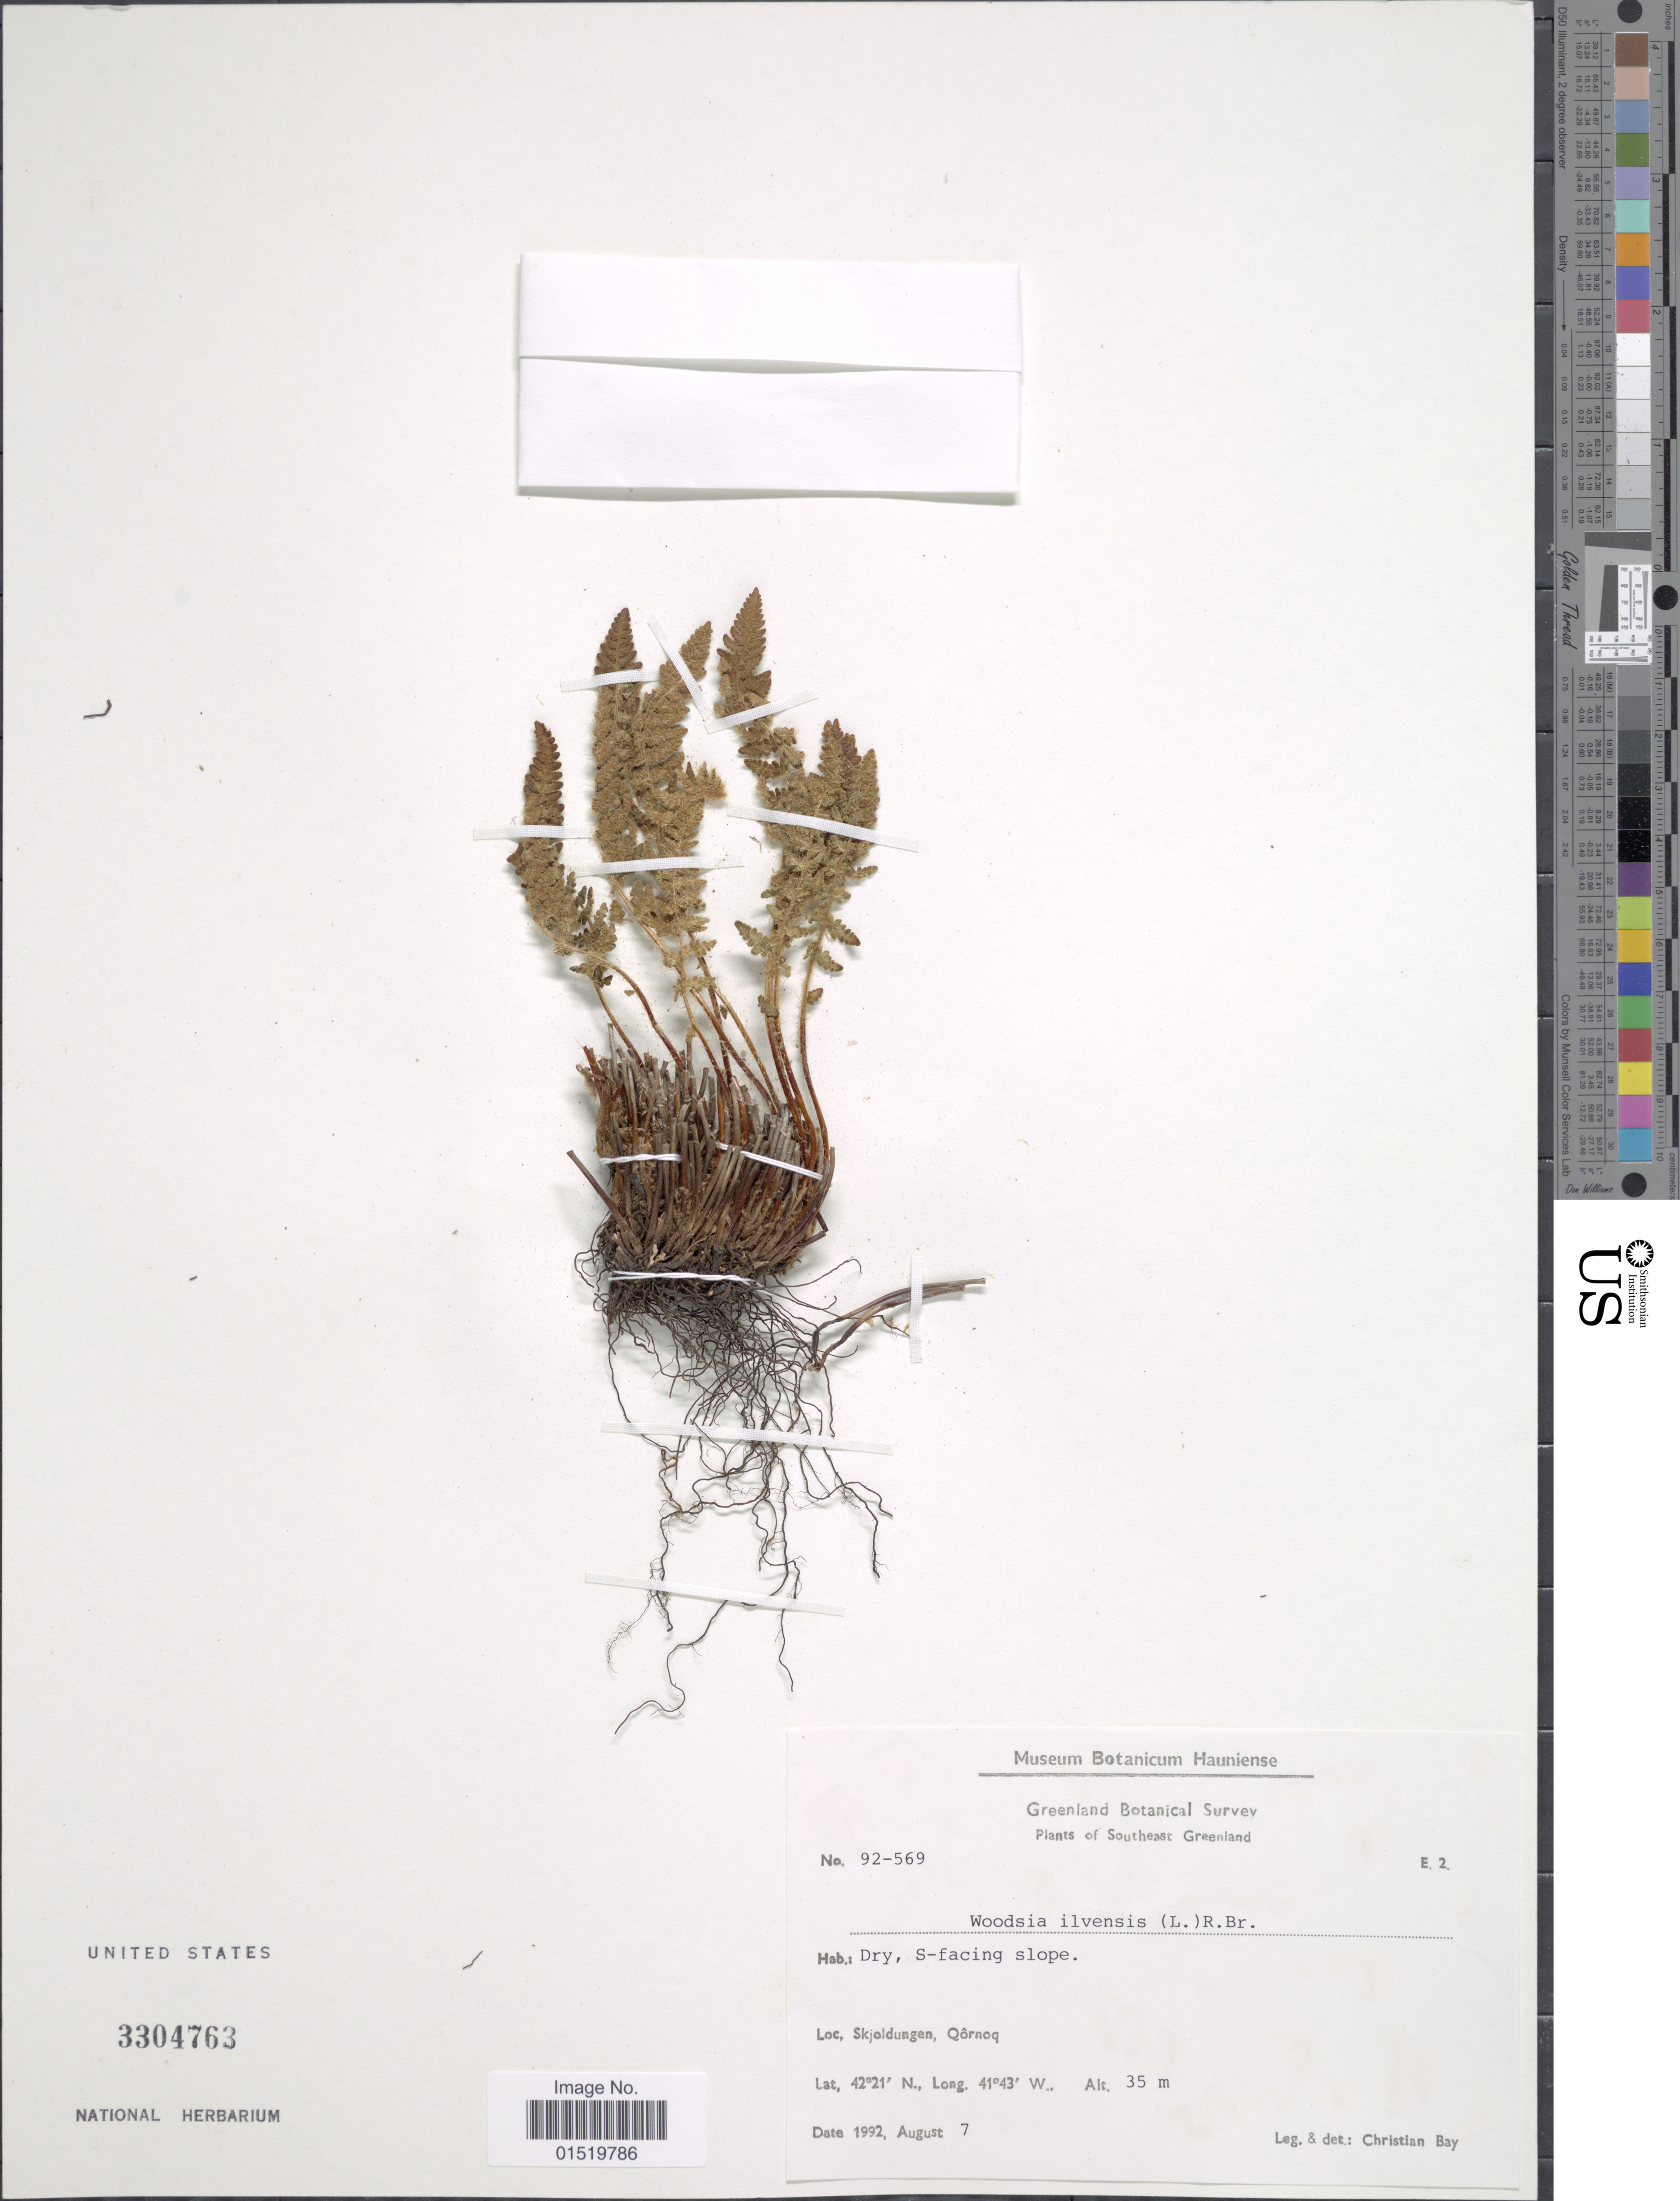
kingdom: Plantae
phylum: Tracheophyta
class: Polypodiopsida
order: Polypodiales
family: Woodsiaceae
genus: Woodsia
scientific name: Woodsia ilvensis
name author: (L.) R. Br.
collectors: C. Bay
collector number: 92-569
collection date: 1992-08-07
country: Greenland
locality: Southeast Greenland, Skjoldungen, Qôrnoq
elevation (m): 35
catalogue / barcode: US 3304763